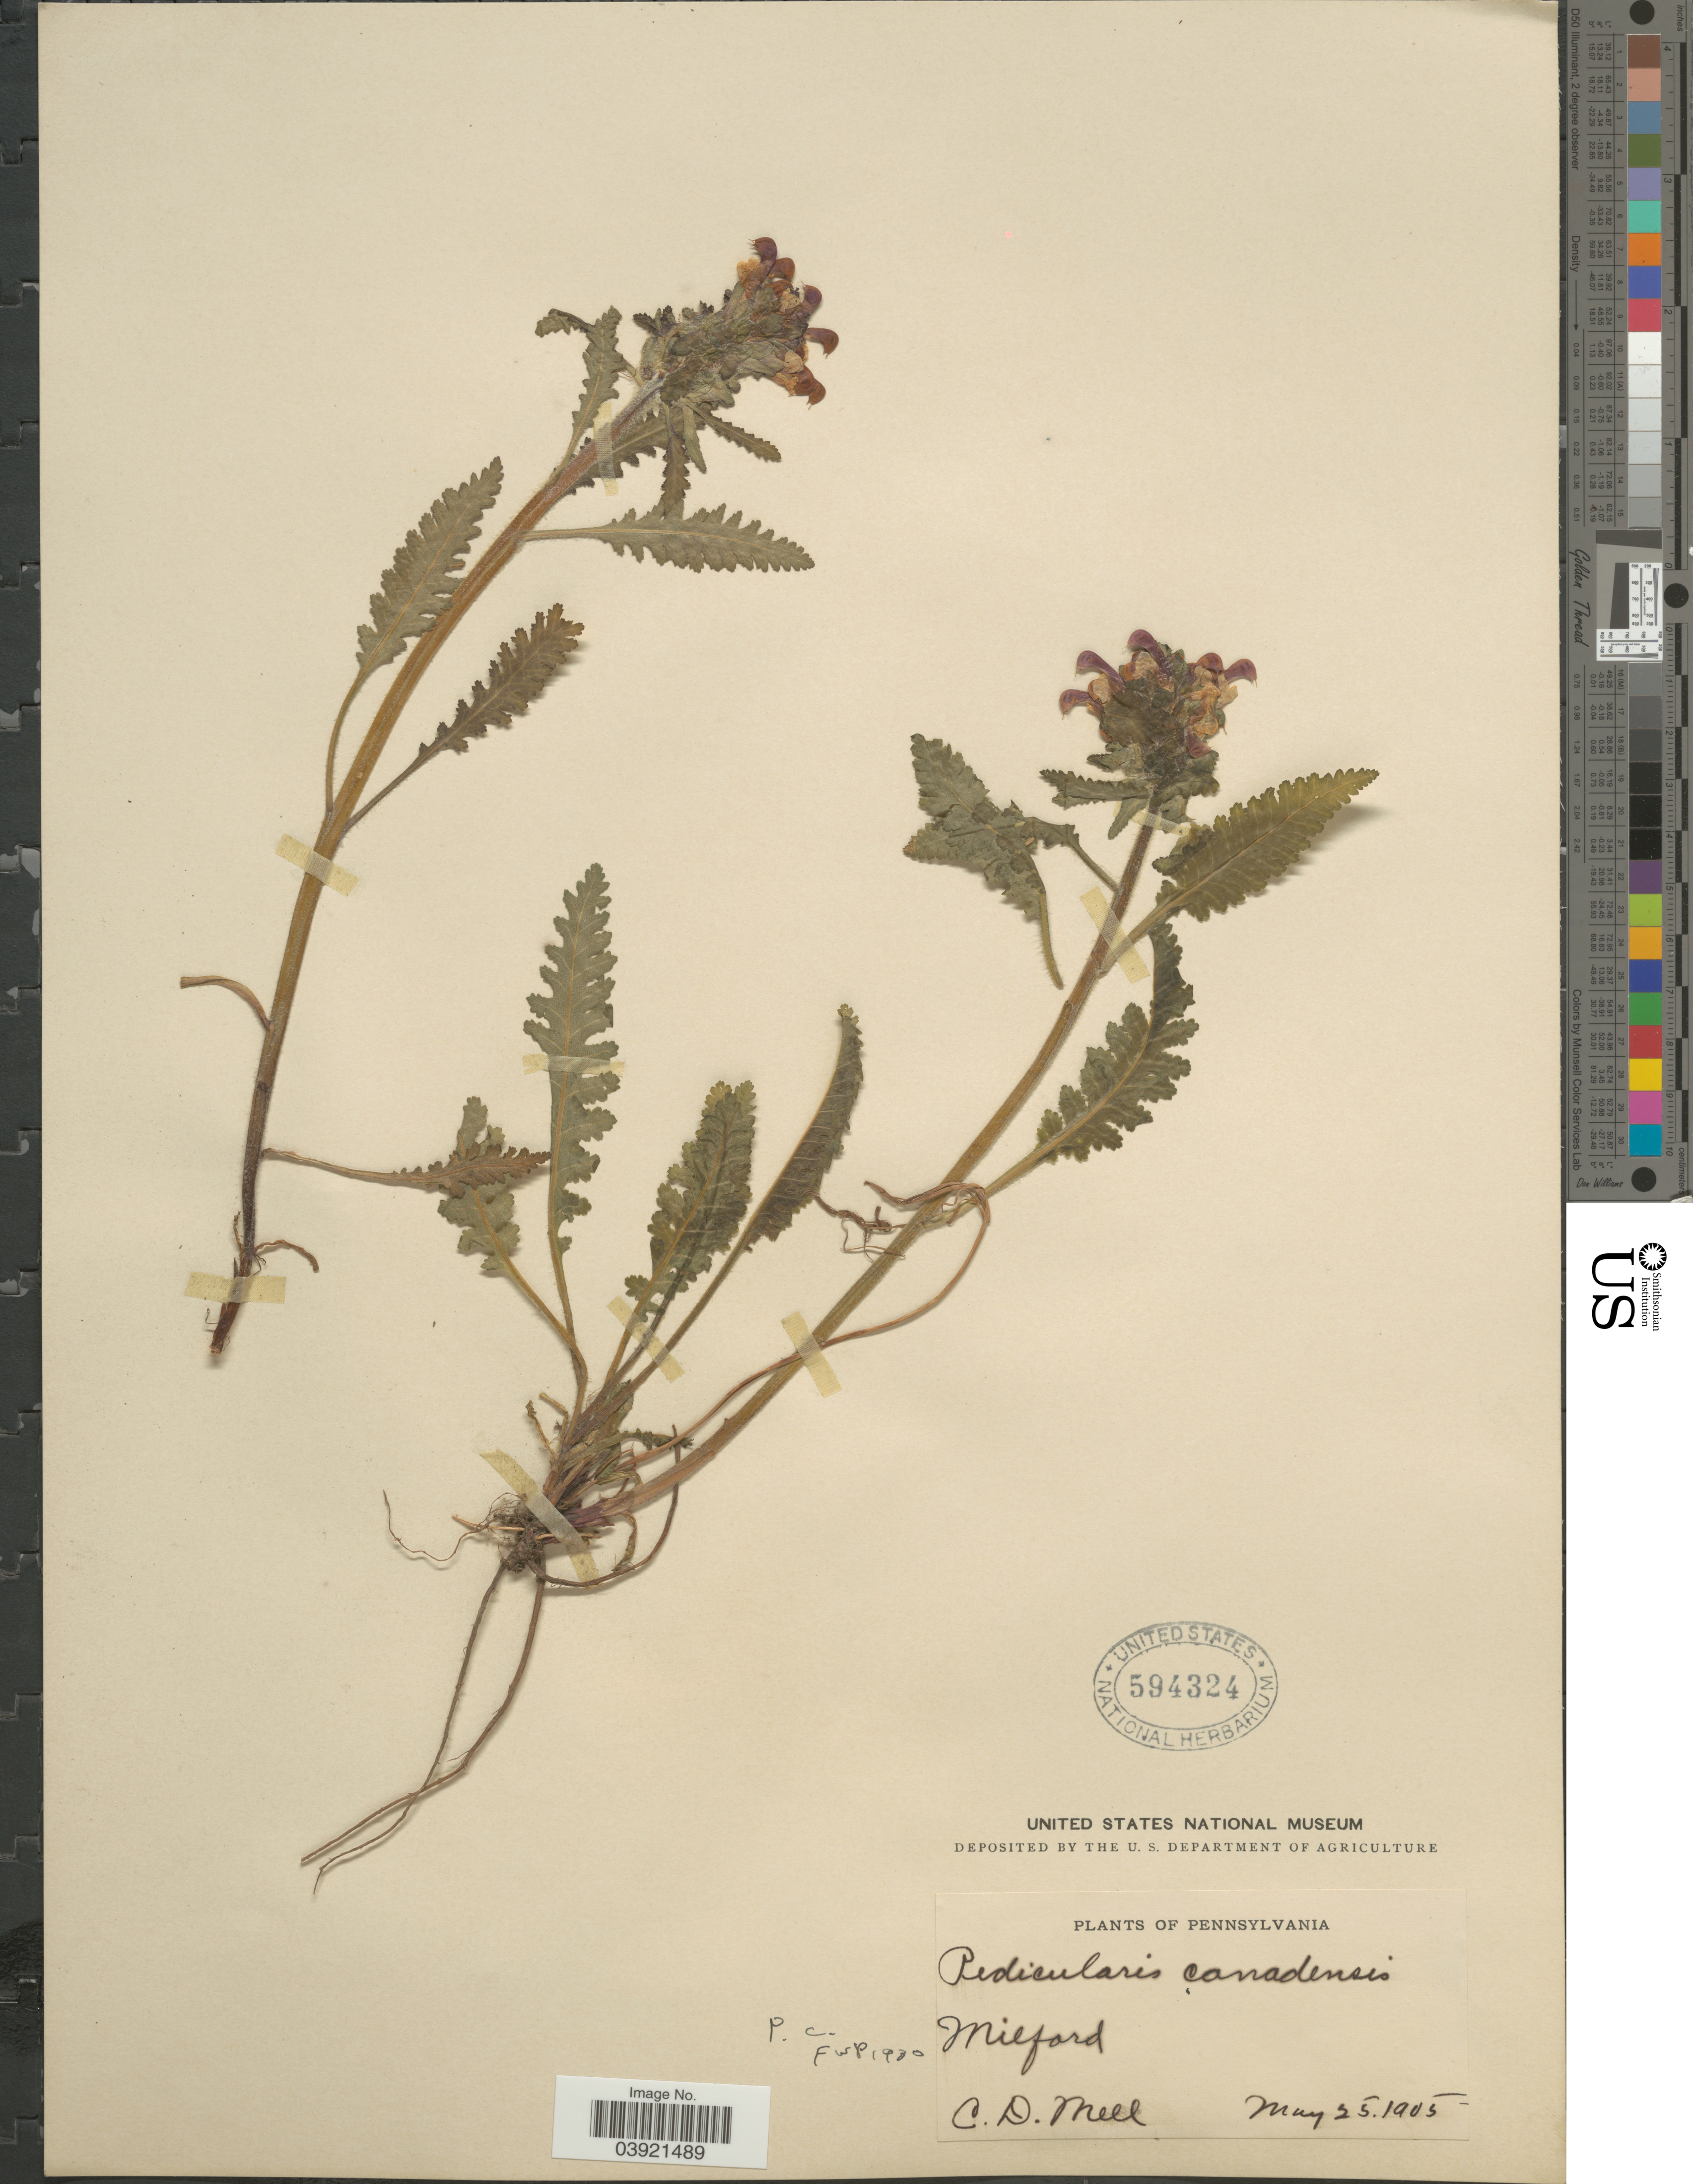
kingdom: Plantae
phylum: Tracheophyta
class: Magnoliopsida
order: Lamiales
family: Orobanchaceae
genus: Pedicularis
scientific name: Pedicularis canadensis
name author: L.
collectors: C. D. Mell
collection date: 1905-05-25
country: United States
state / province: Pennsylvania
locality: Milford.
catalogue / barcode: US 594324